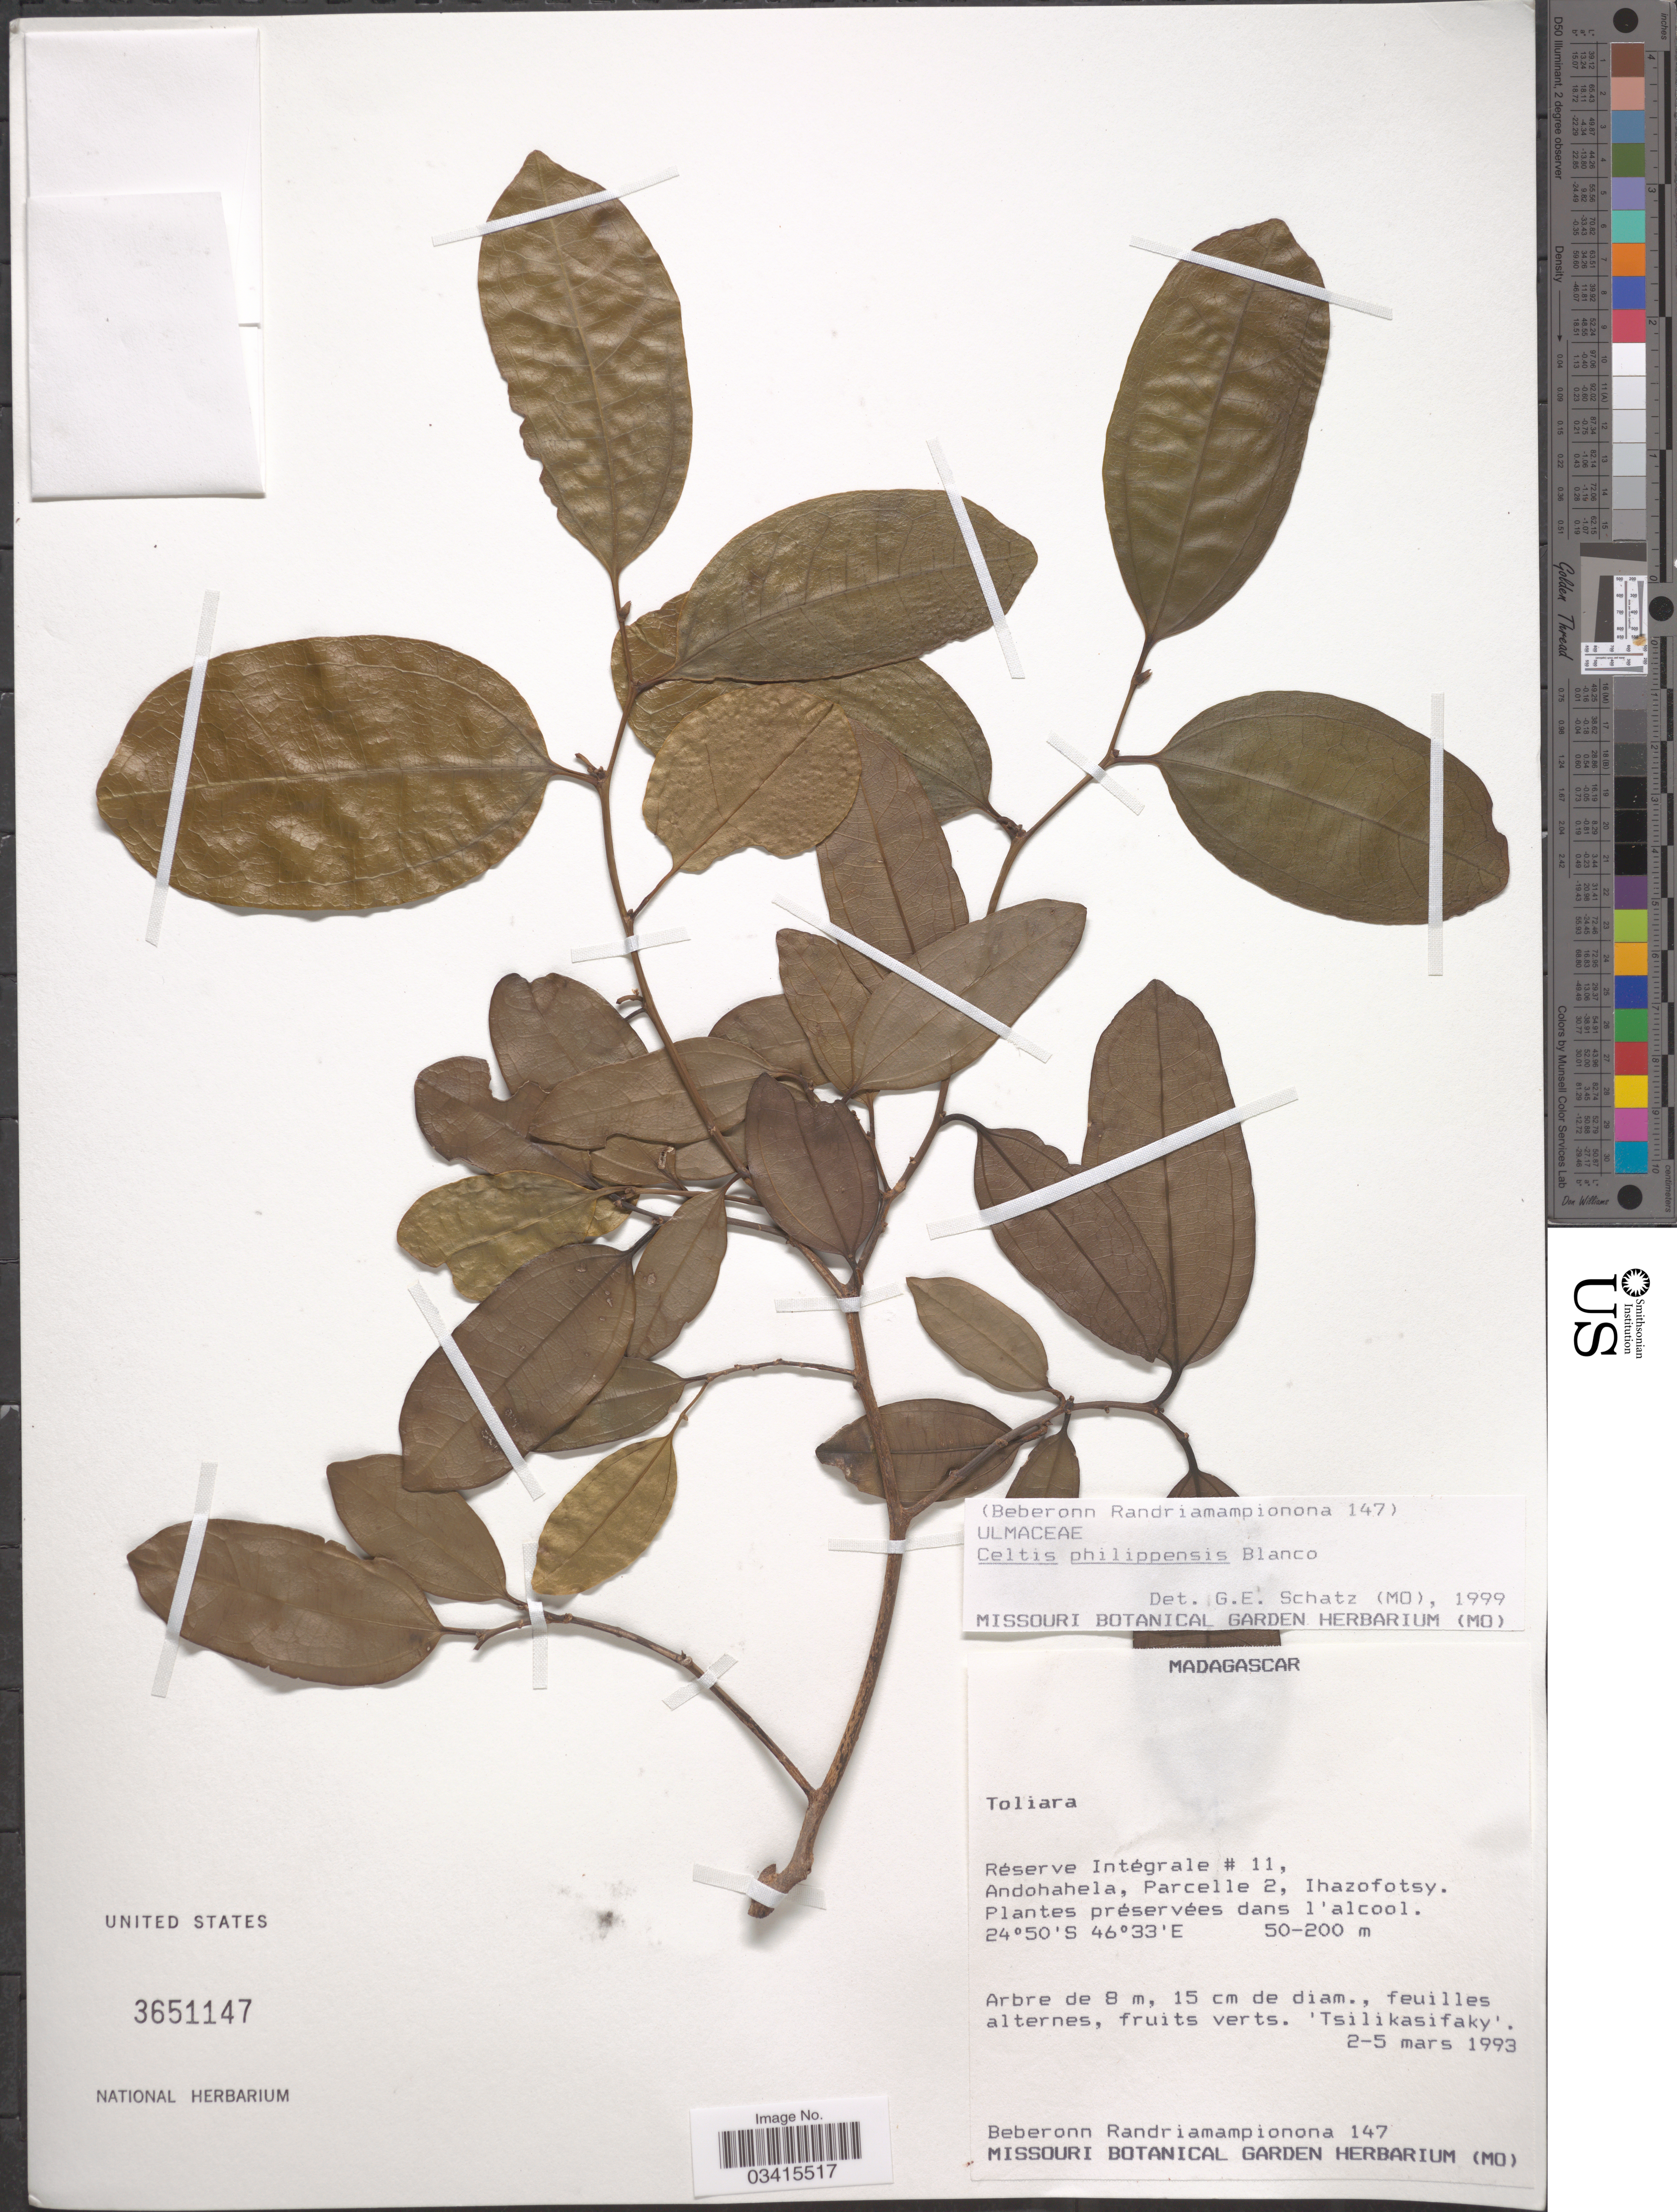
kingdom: Plantae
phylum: Tracheophyta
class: Magnoliopsida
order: Rosales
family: Cannabaceae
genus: Celtis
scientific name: Celtis philippensis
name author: Blanco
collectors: B. Randriamampionona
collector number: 147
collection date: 1993-03-02/1993-03-05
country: Madagascar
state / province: Anosy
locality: Réserve Intégrale # 11, Andohahela, Parcelle 2, Ihazofotsy.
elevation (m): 50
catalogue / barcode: US 3651147